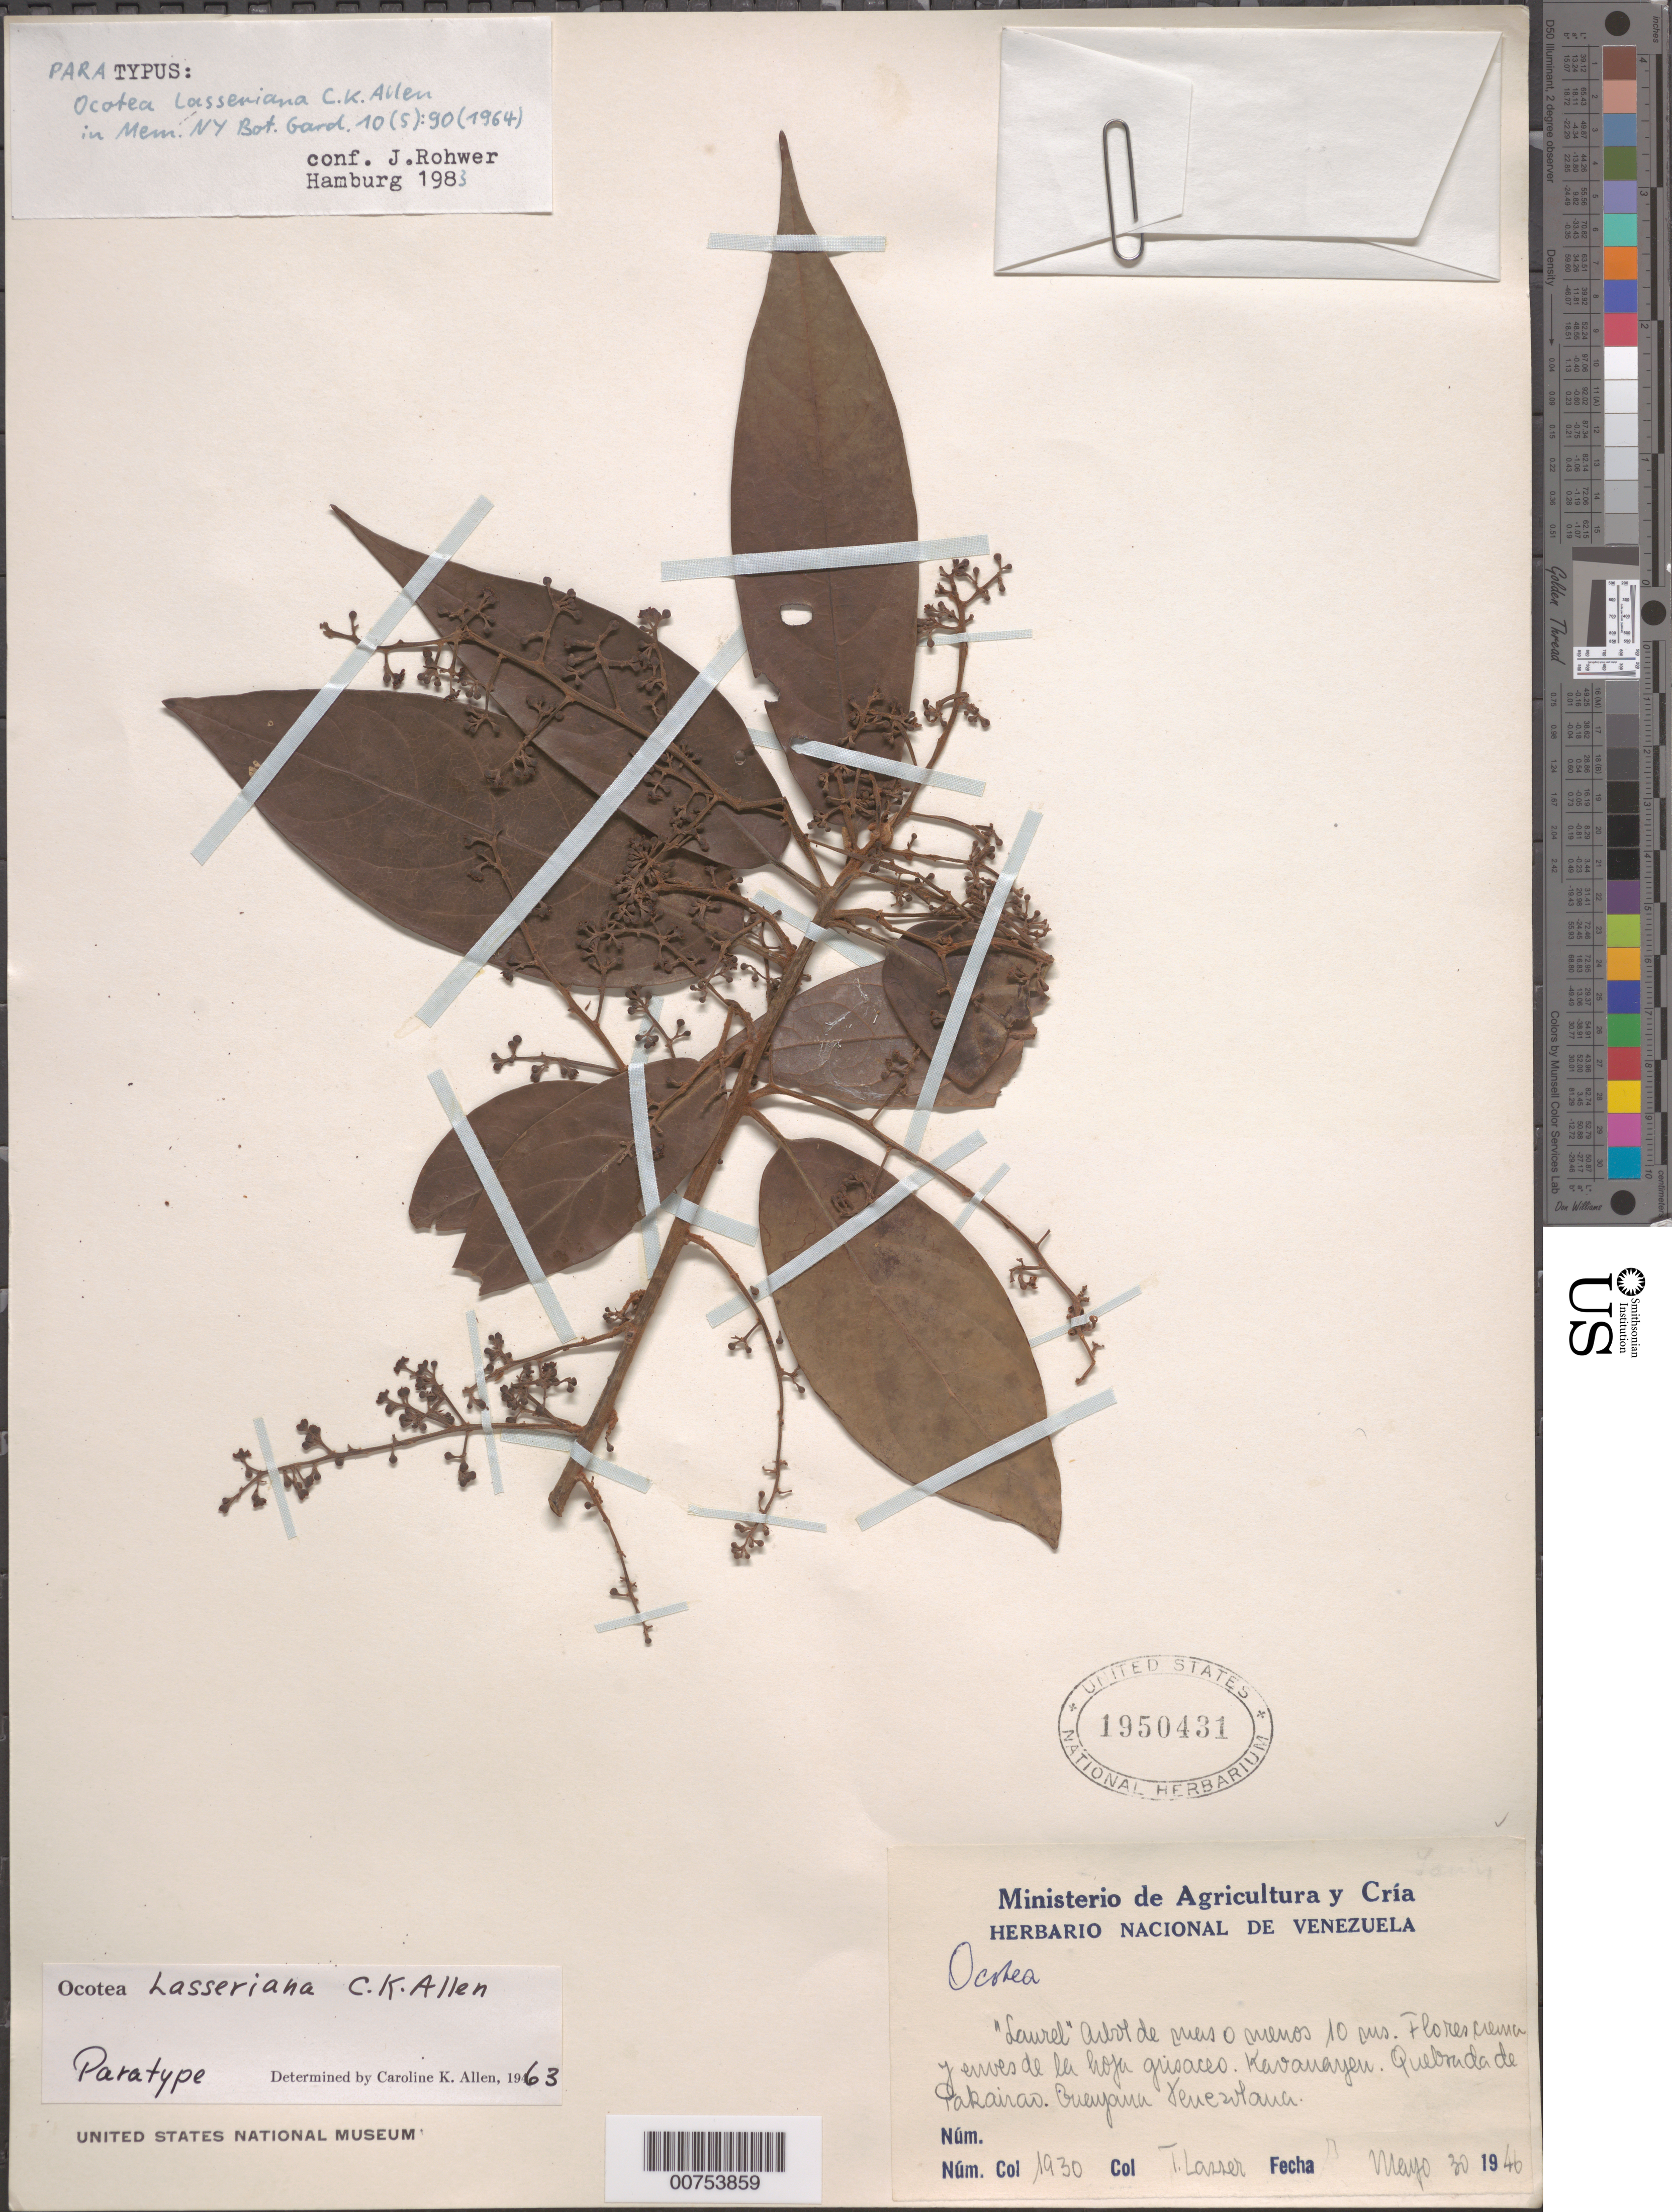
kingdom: Plantae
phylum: Tracheophyta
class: Magnoliopsida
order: Laurales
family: Lauraceae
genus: Ocotea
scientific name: Ocotea lasseriana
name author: C.K. Allen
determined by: Rohwer, J. G.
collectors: T. Lasser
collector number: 1930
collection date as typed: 30-May-46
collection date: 1946-05-30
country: Venezuela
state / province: Bolívar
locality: Kavanayén, Quebrada de Pakariao, Guayana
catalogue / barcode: US 1950431